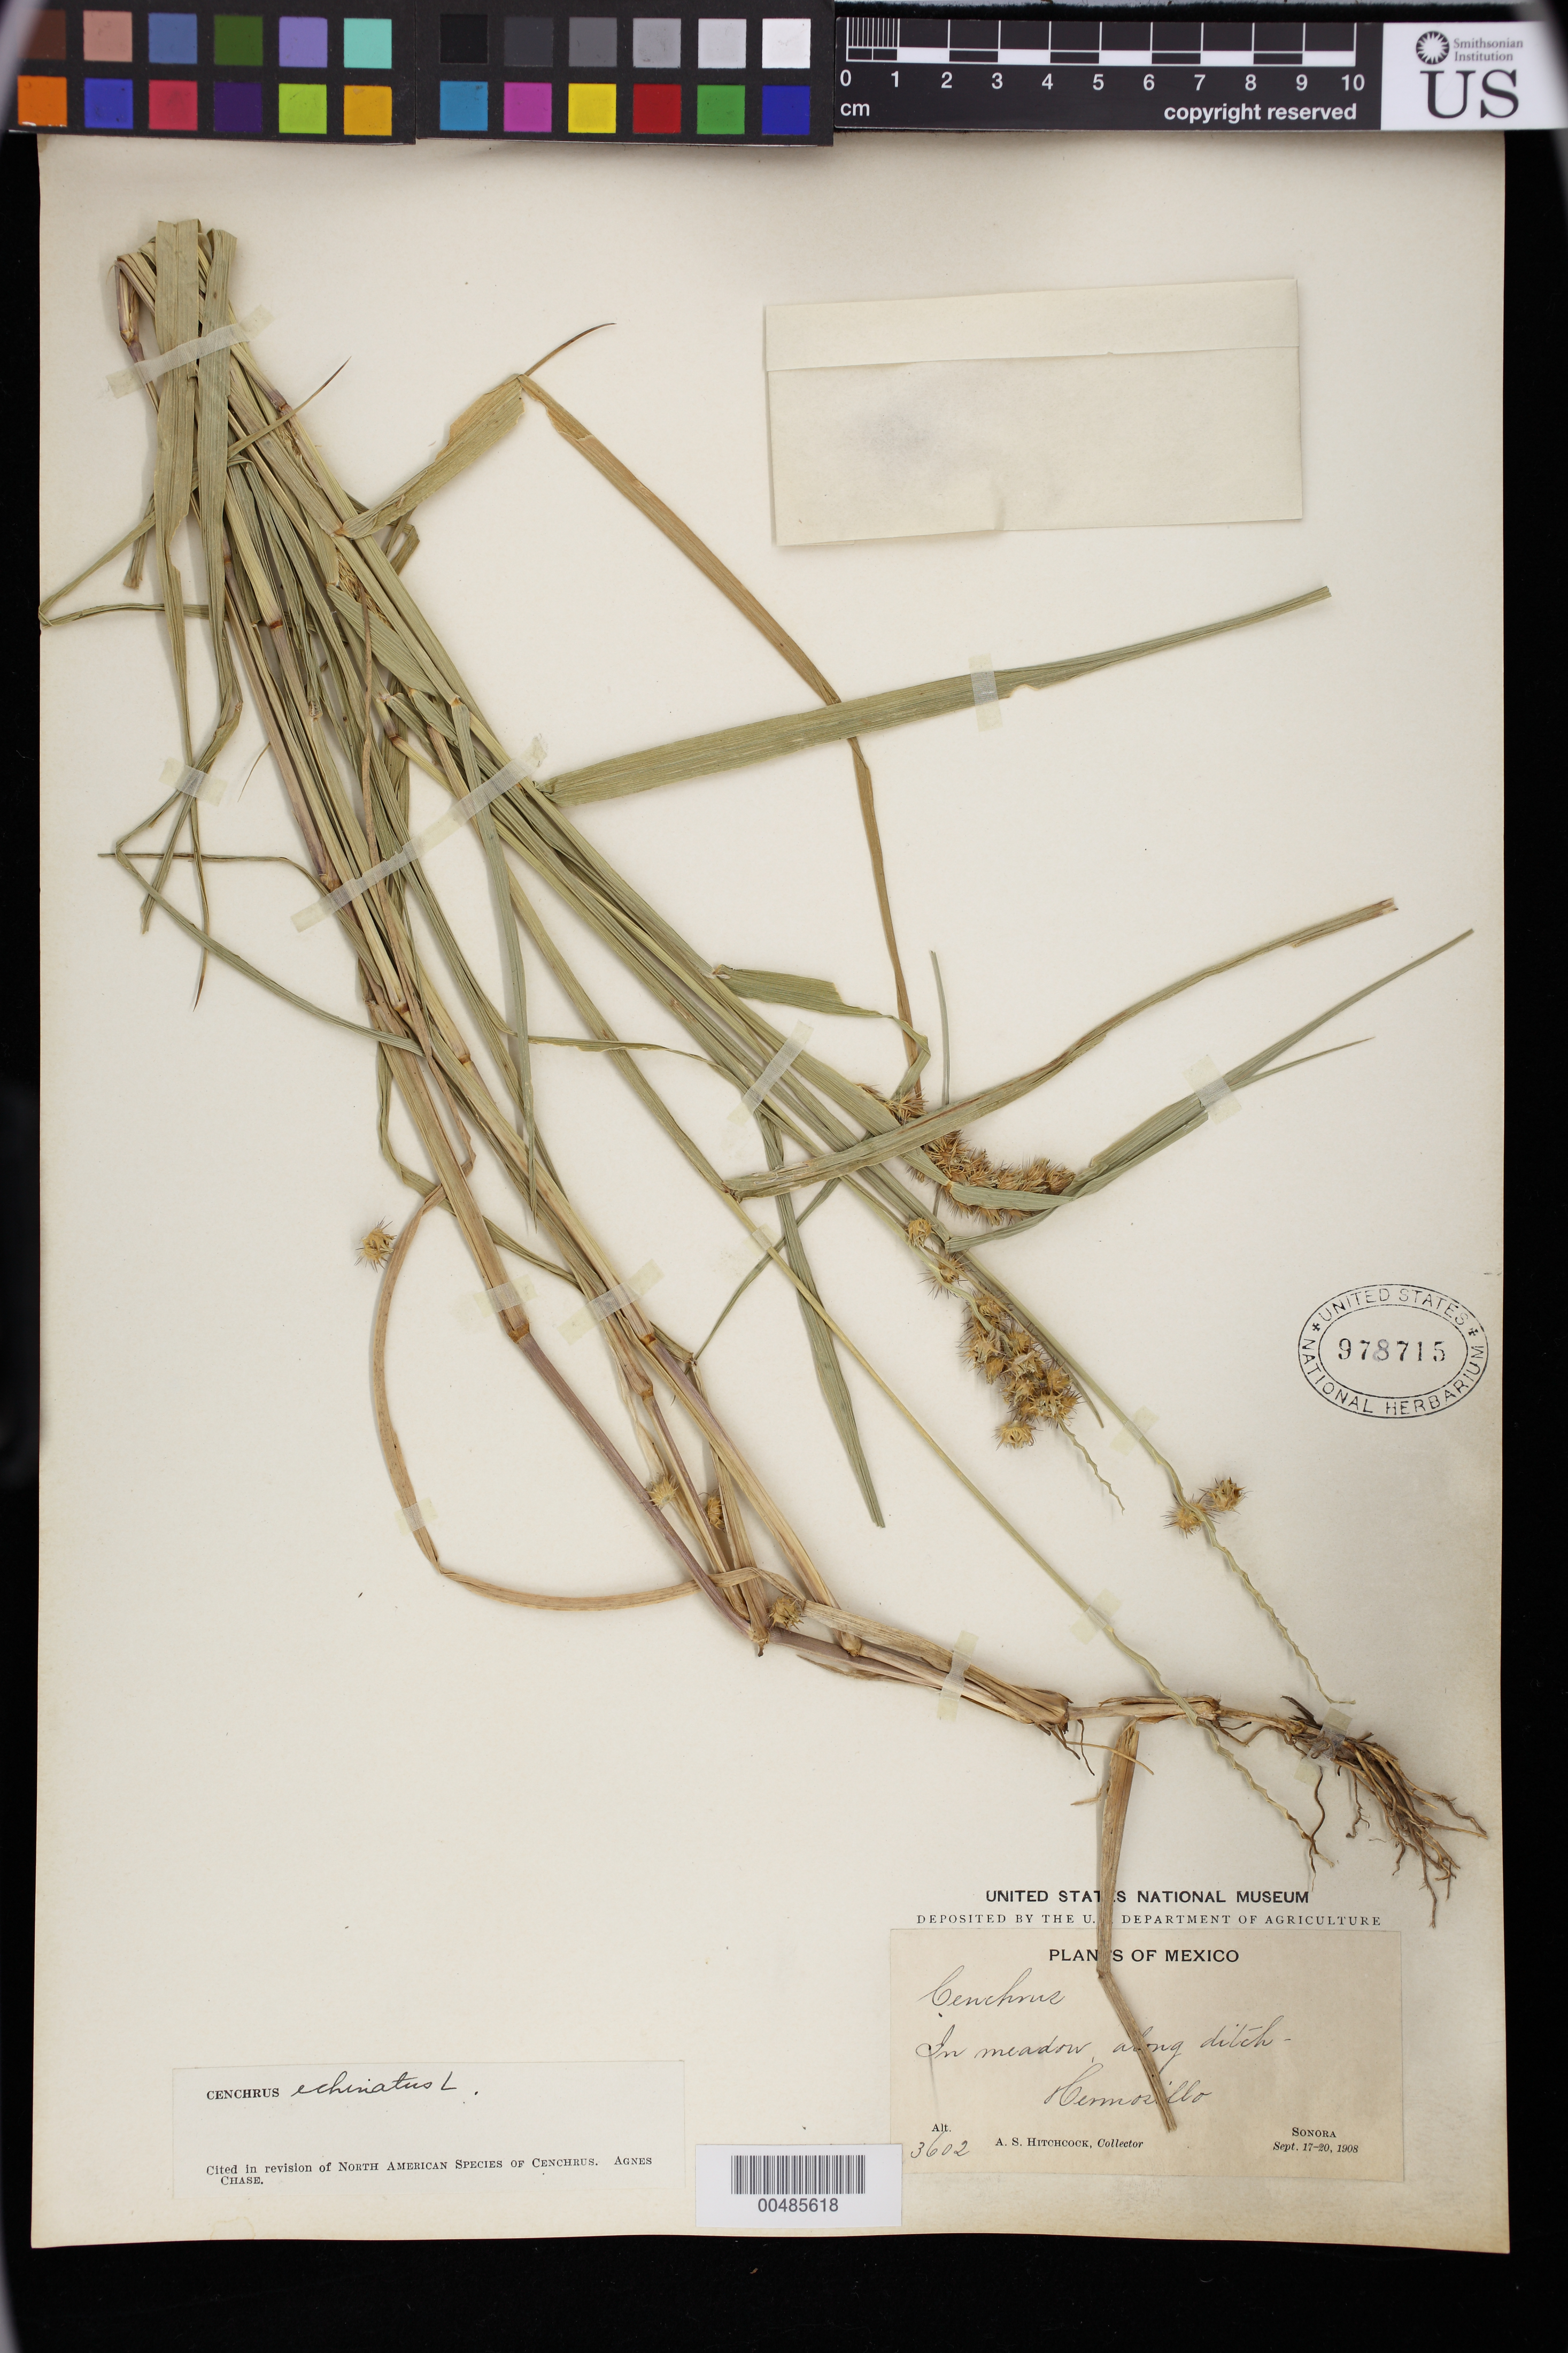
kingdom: Plantae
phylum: Tracheophyta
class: Liliopsida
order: Poales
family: Poaceae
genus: Cenchrus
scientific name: Cenchrus echinatus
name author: L.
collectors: A. S. Hitchcock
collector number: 3602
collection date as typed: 17 Sep 1908 to 20 Sep 1908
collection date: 1908-09-17/1908-09-20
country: Mexico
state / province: Sonora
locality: Hermosillo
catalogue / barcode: US 978715